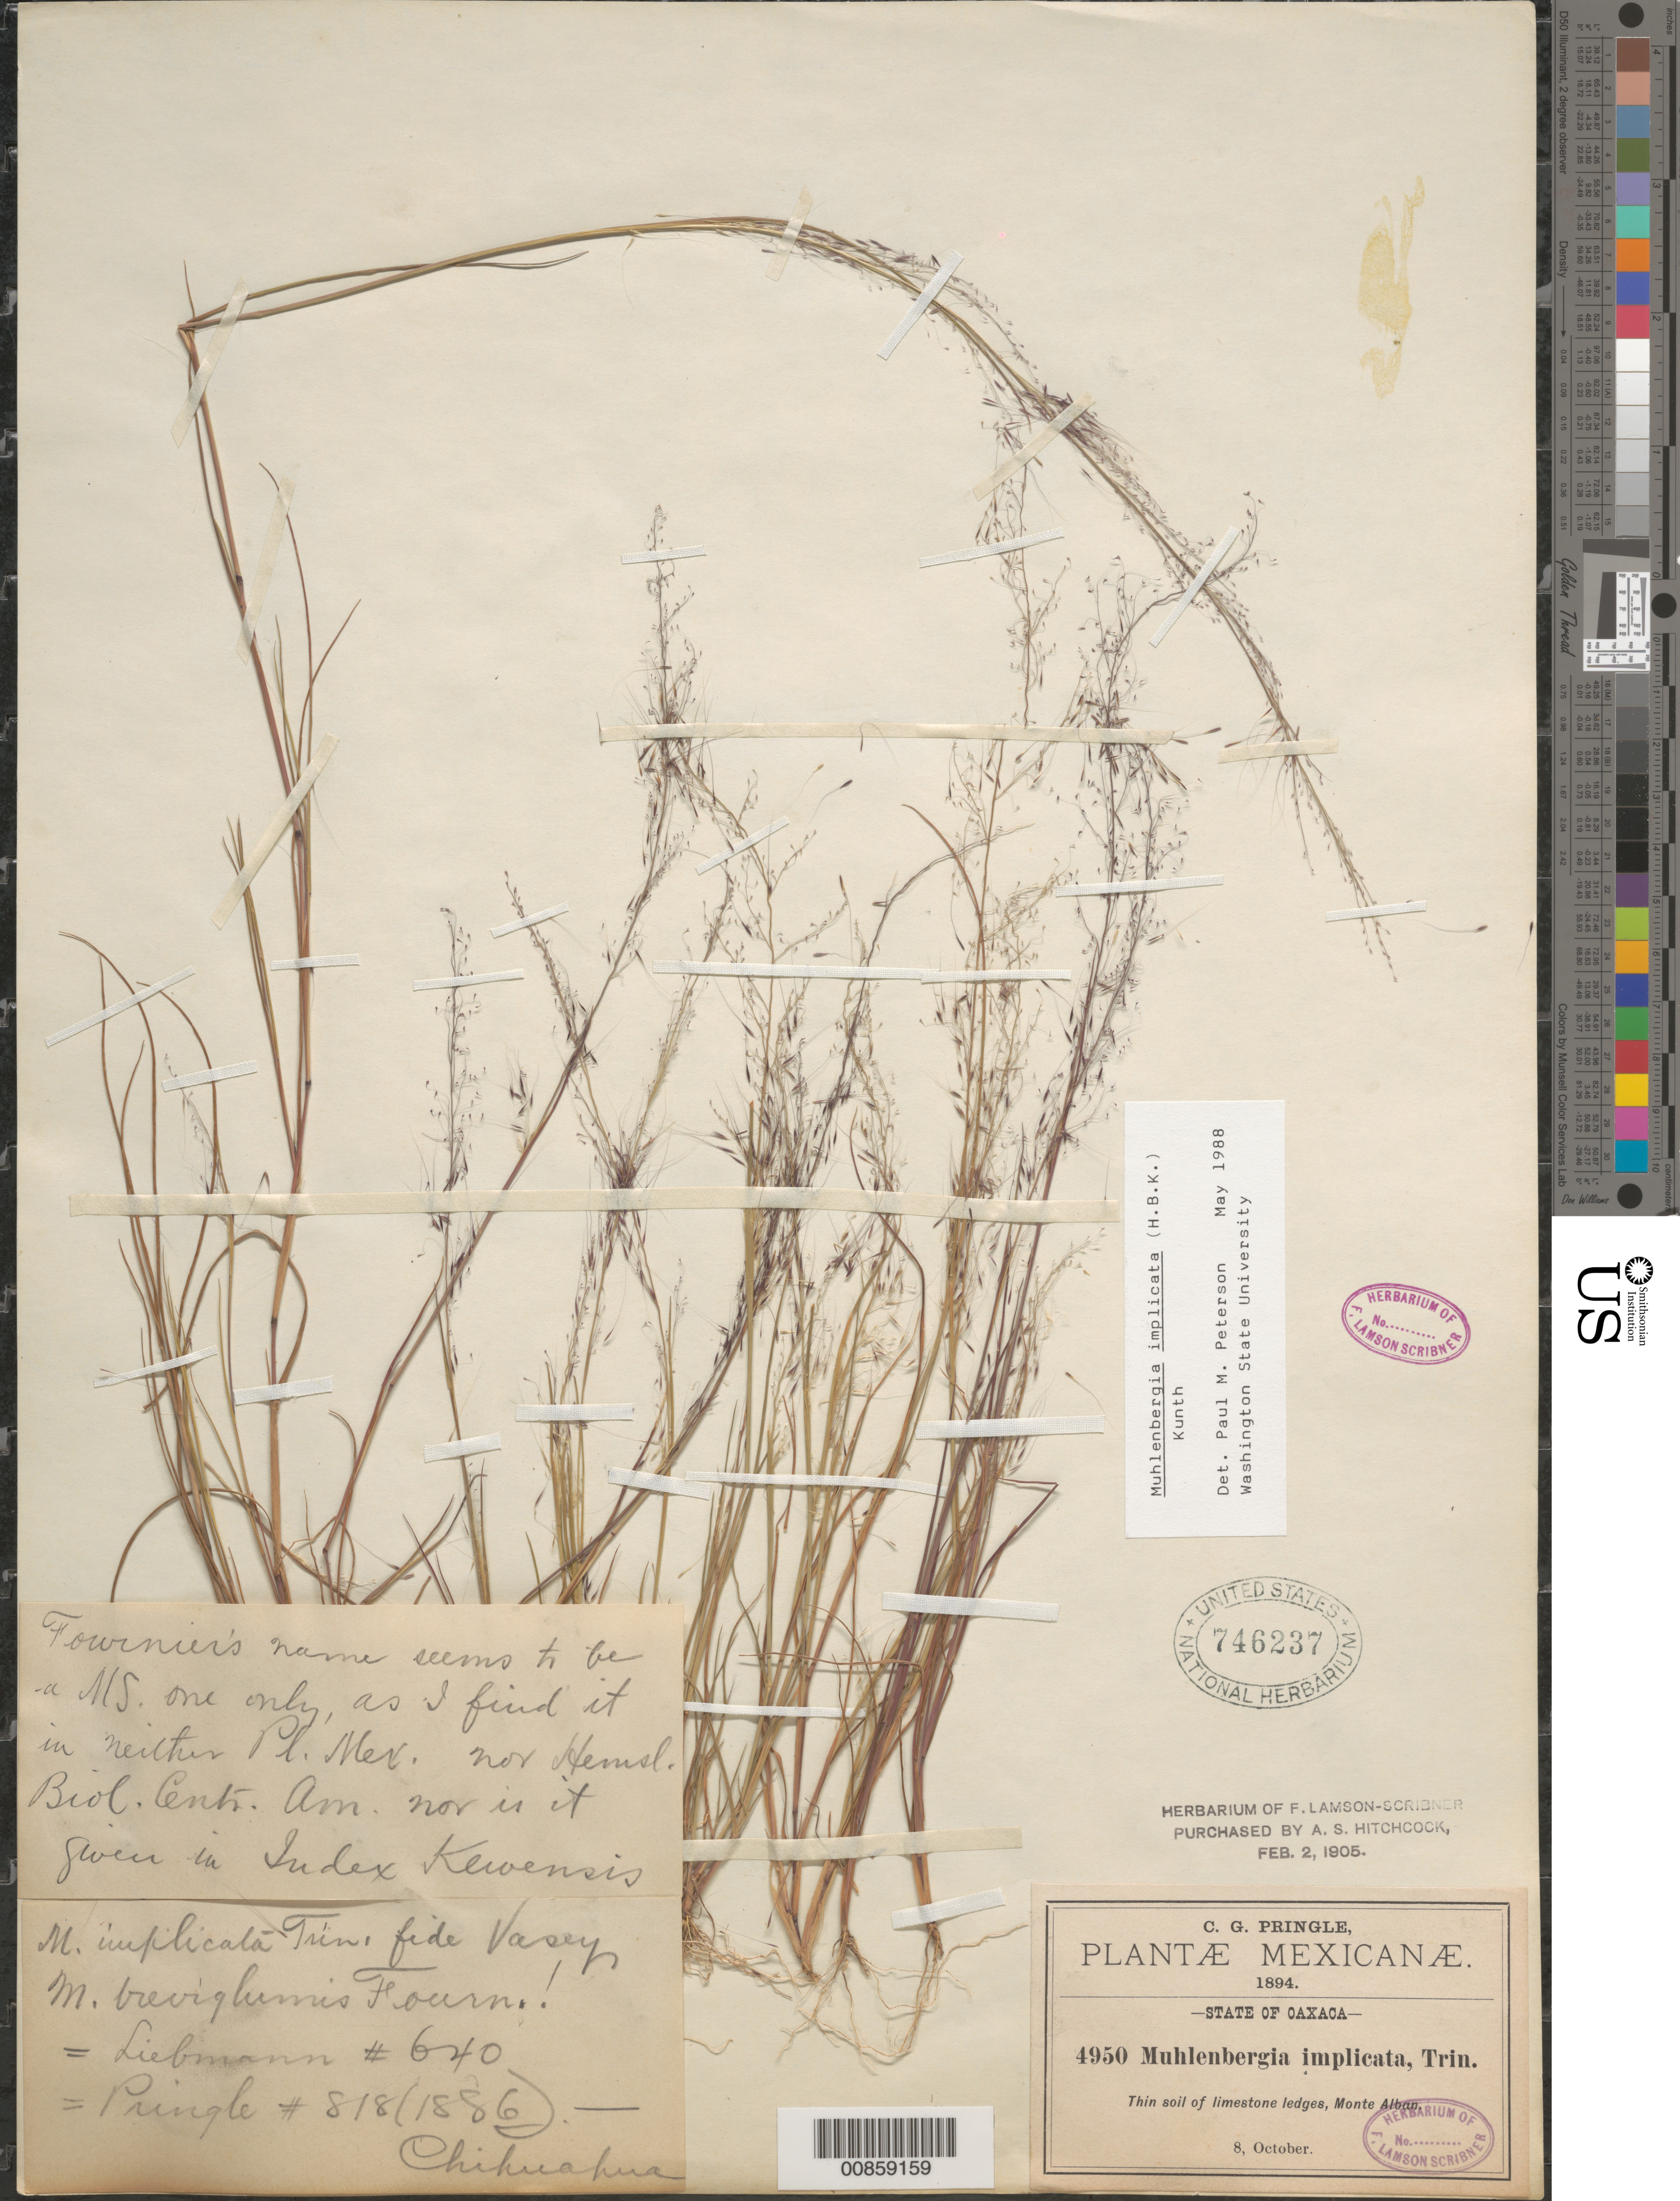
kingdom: Plantae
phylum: Tracheophyta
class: Liliopsida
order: Poales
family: Poaceae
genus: Muhlenbergia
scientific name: Muhlenbergia implicata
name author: (Kunth) Trin.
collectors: C. G. Pringle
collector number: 4950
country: Mexico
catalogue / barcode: US 746237